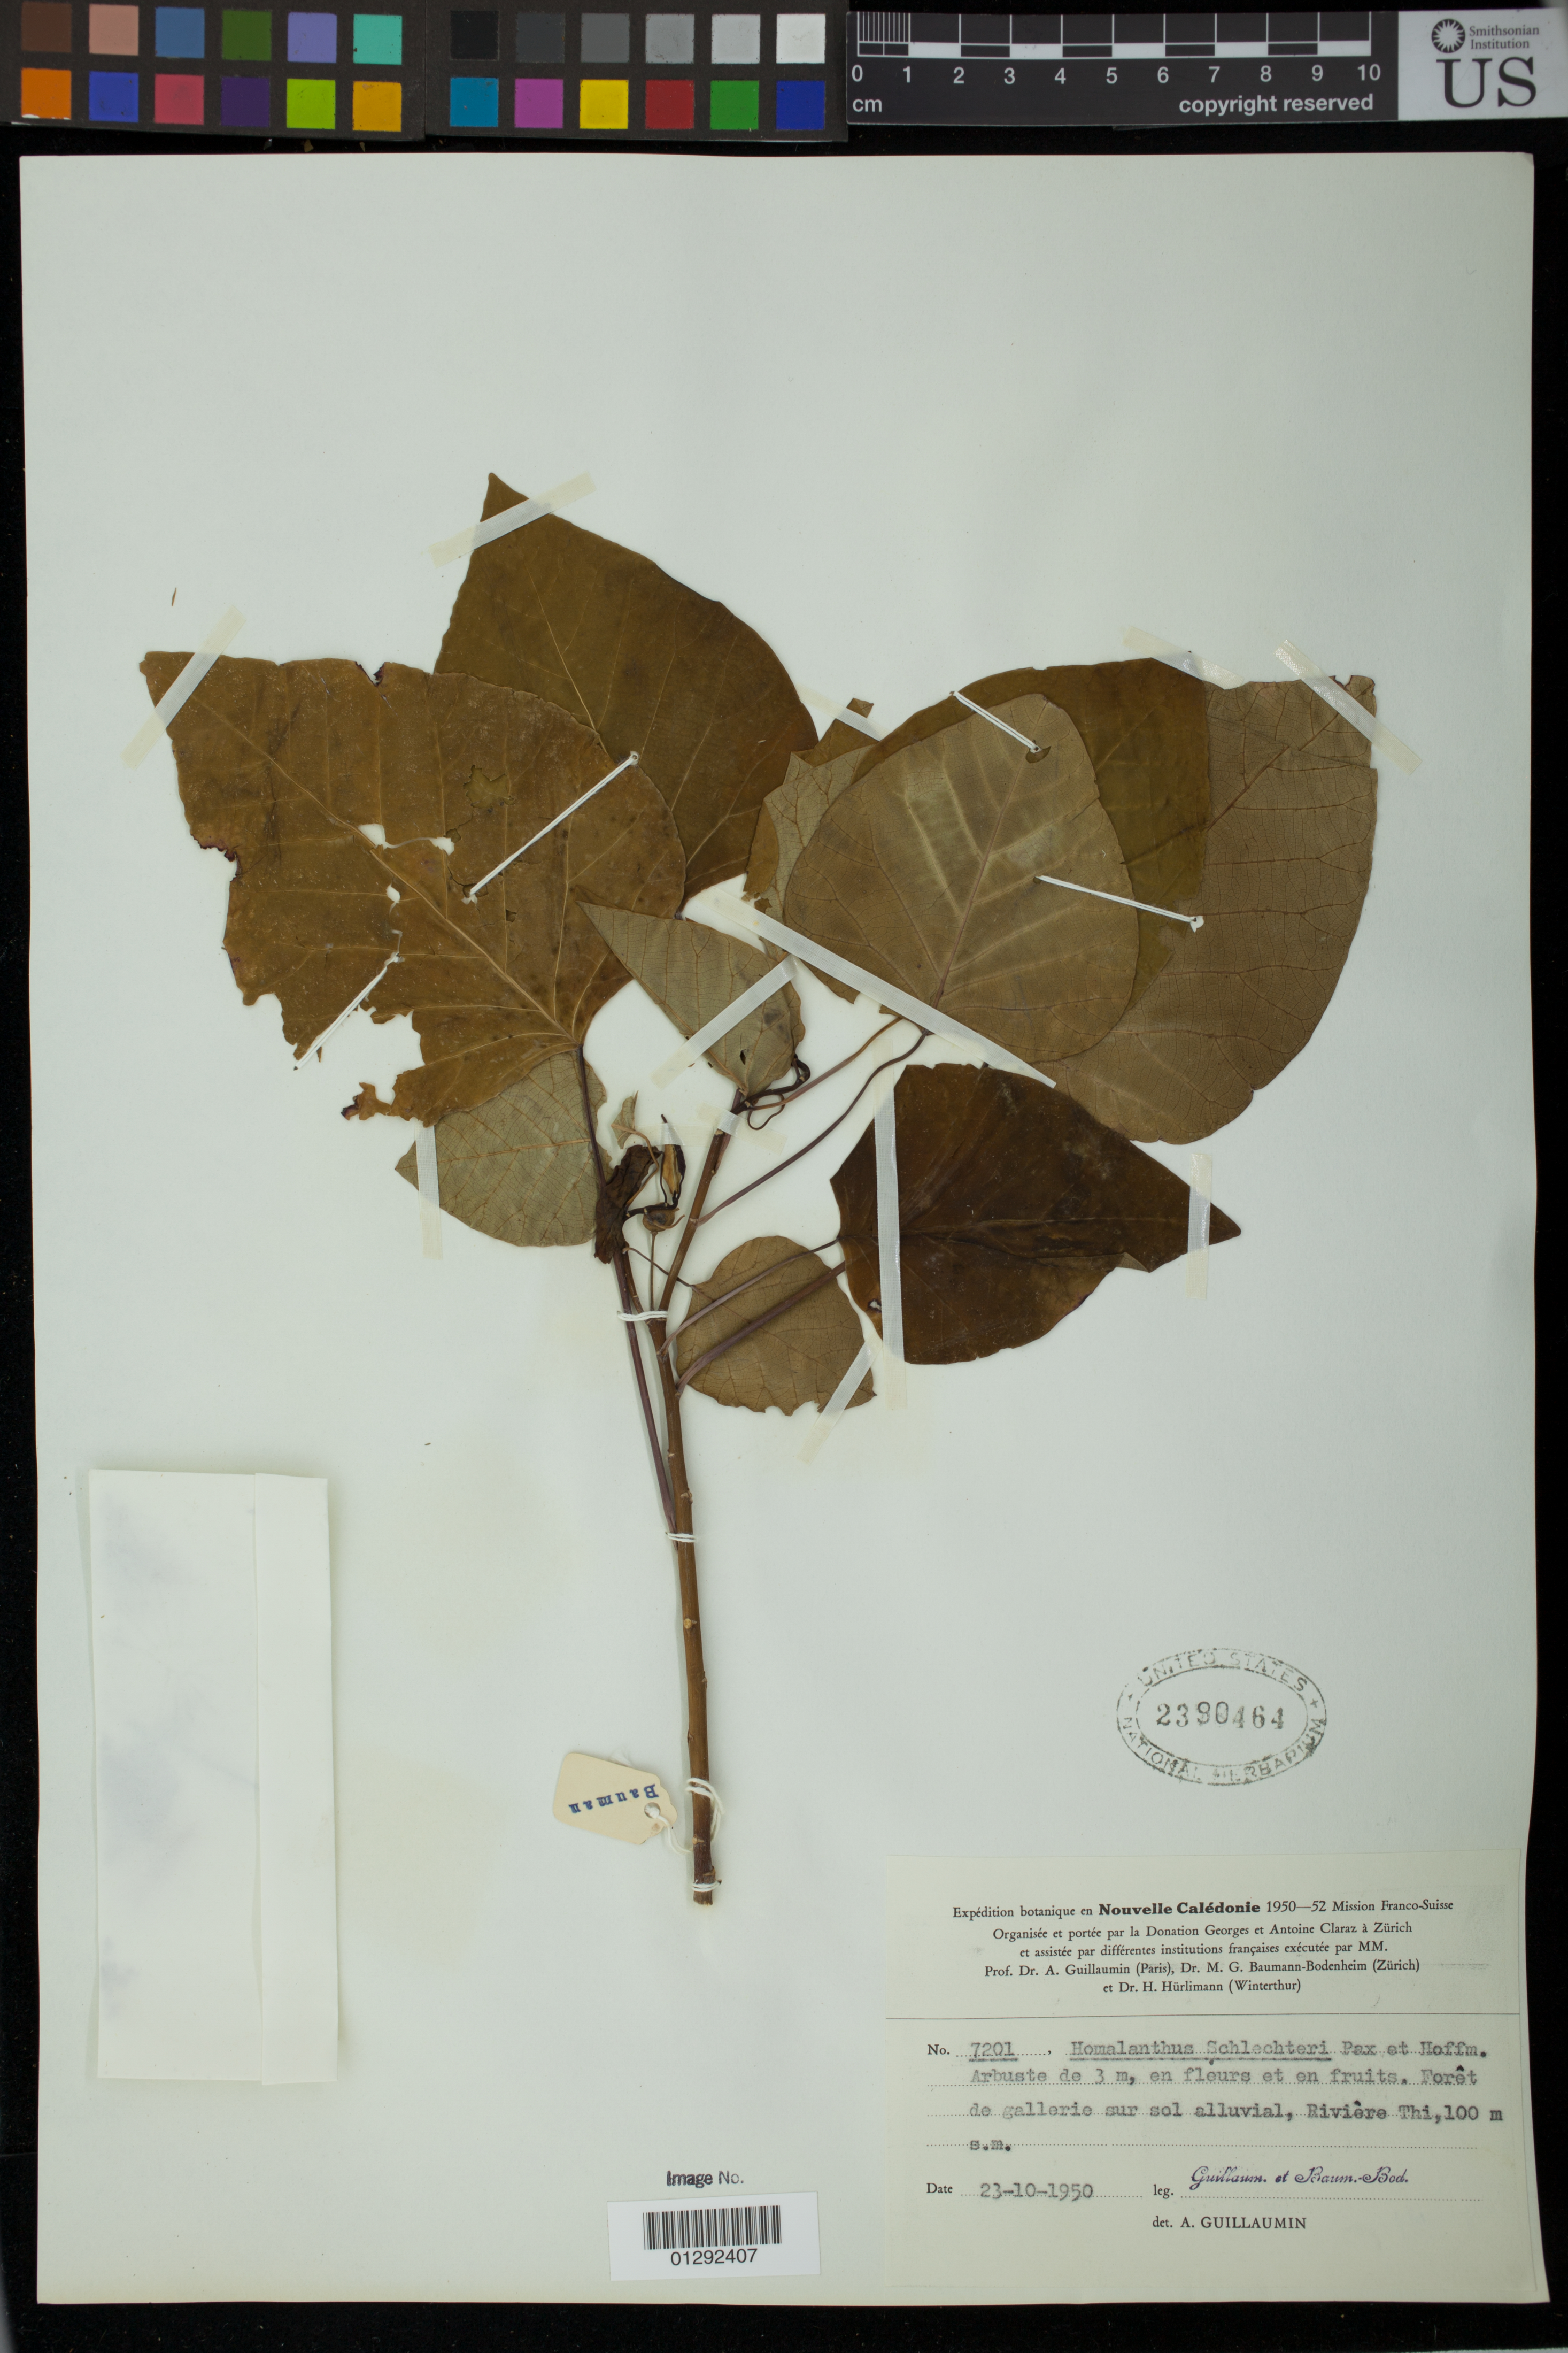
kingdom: Plantae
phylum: Tracheophyta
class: Magnoliopsida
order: Malpighiales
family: Euphorbiaceae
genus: Homalanthus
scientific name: Homalanthus schlechteri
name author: Pax & K. Hoffm.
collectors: A. Guillaumin & M. G. Baumann-Bodenheim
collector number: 7201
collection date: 1950-10-23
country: New Caledonia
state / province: South Province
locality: Fore de galleries sur sol alluvial, Riviere Thi.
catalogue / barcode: US 2390464